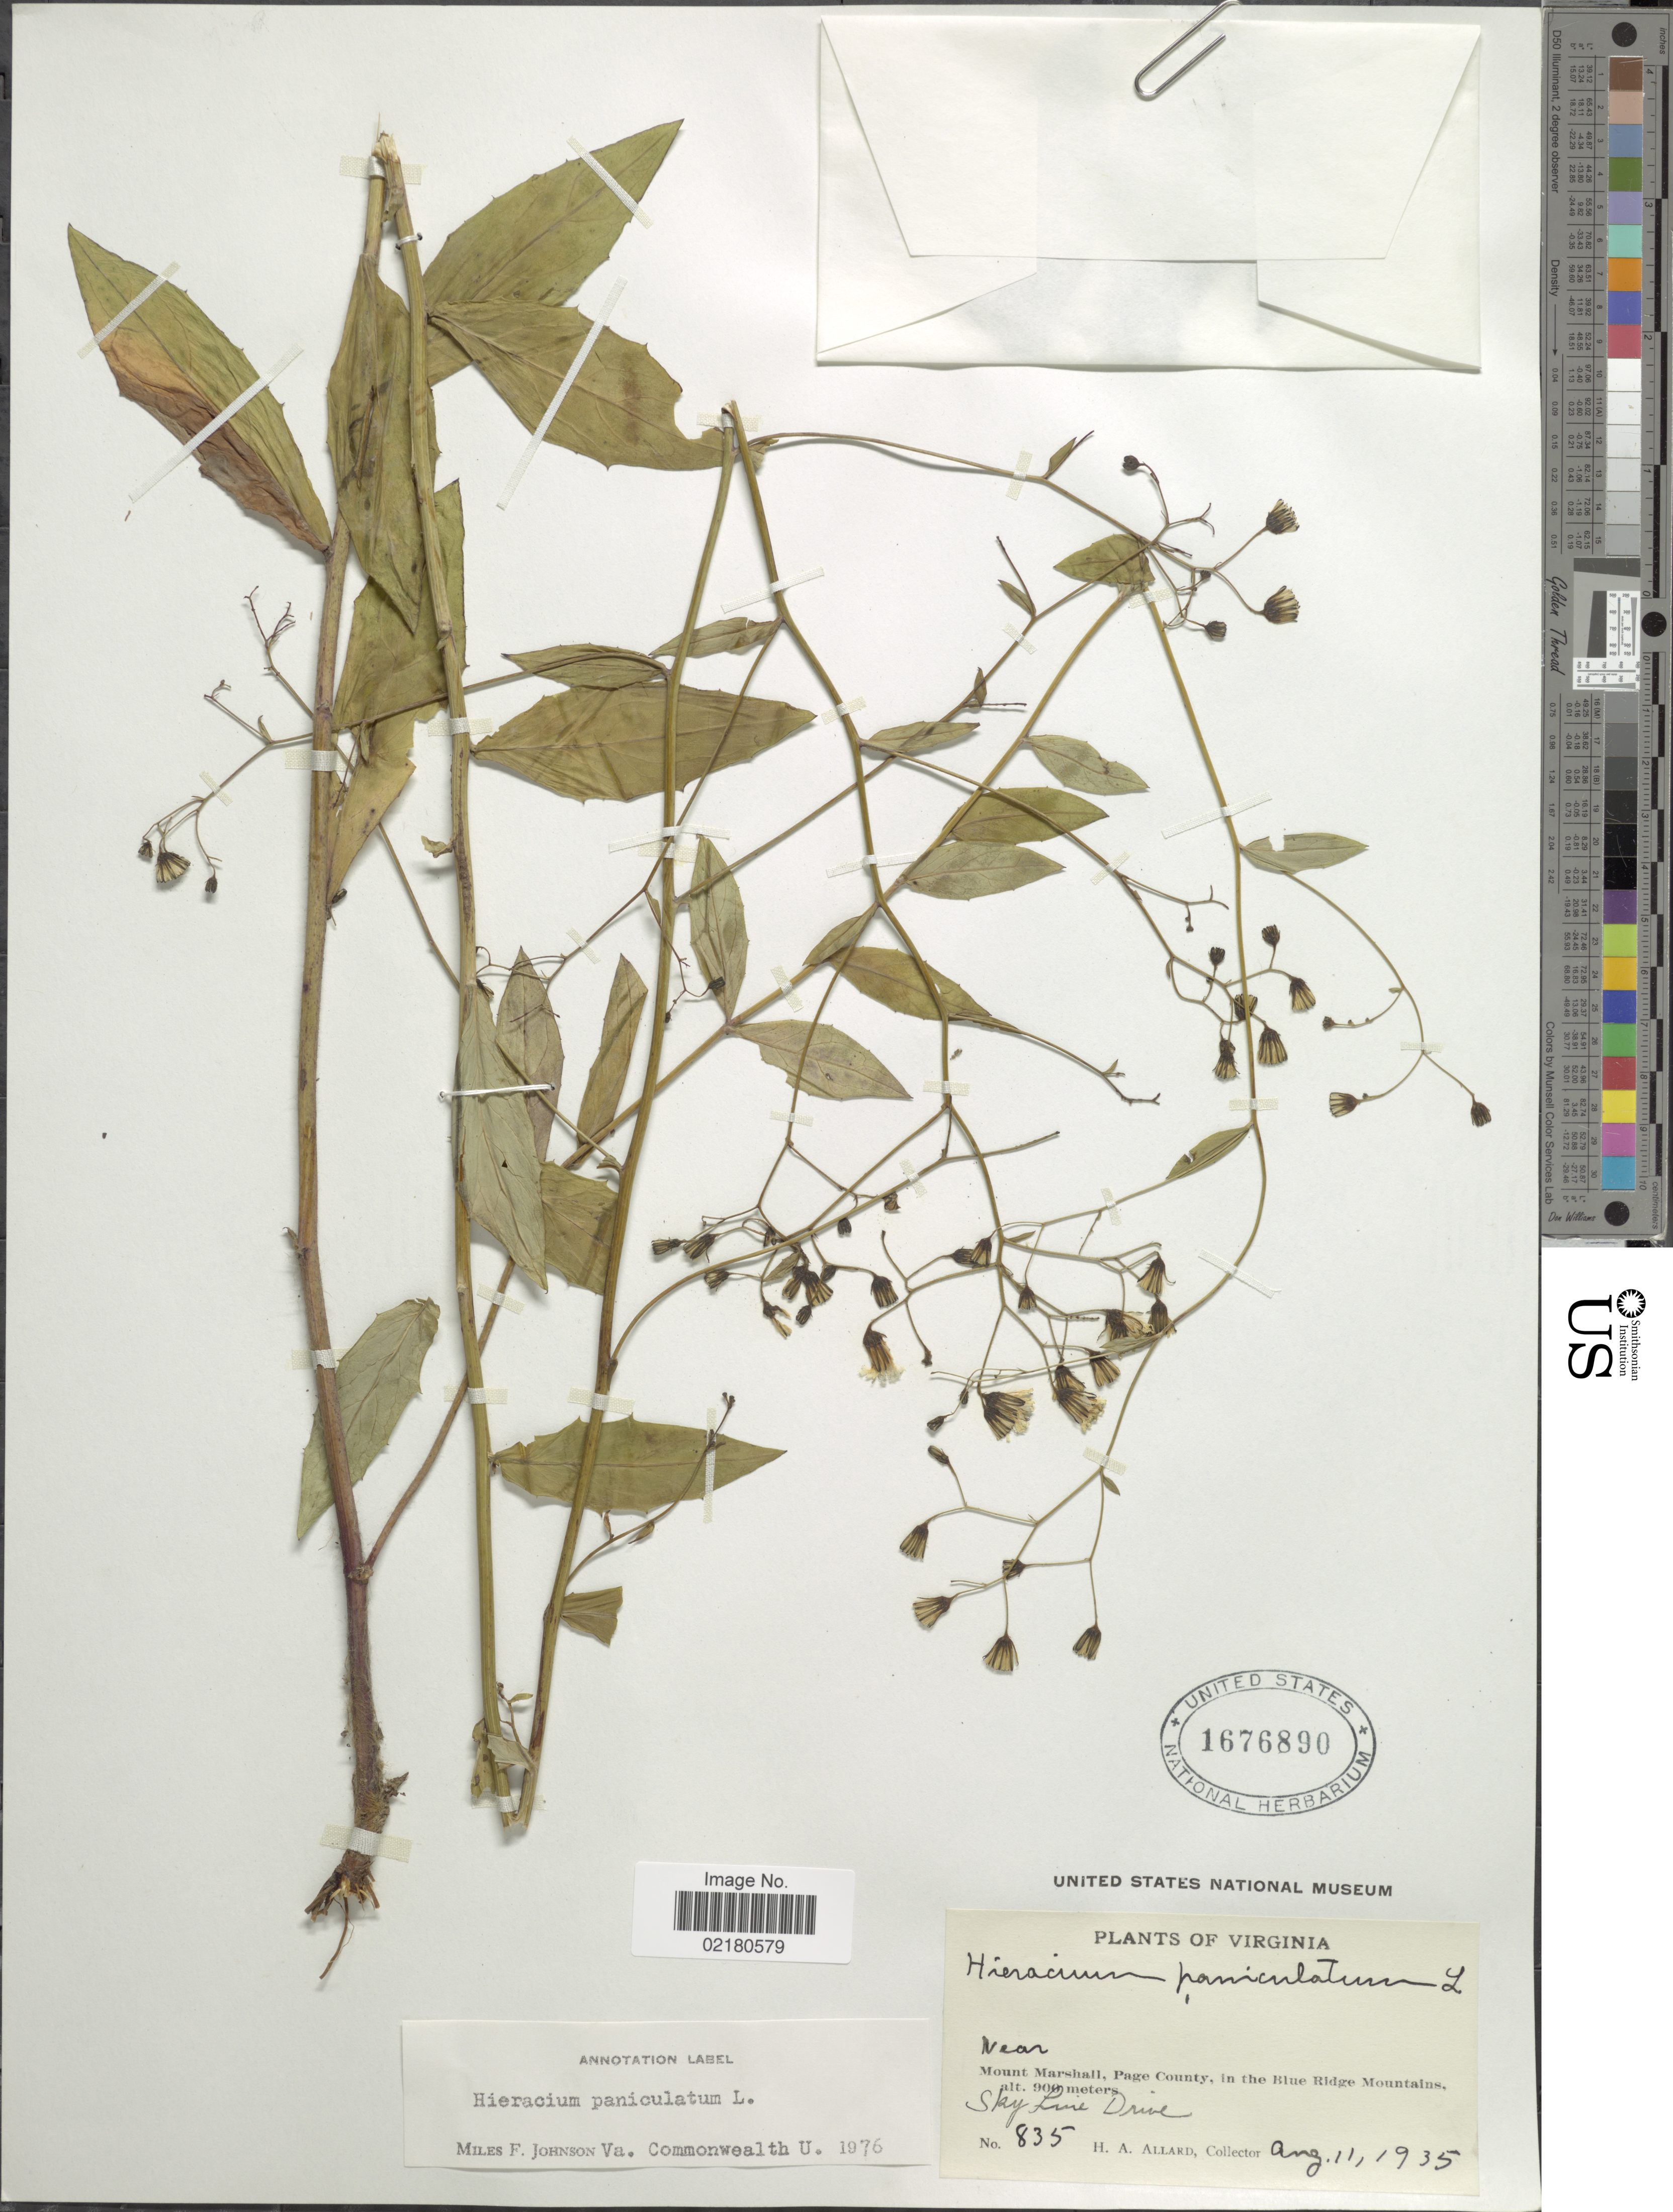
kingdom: Plantae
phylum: Tracheophyta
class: Magnoliopsida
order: Asterales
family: Asteraceae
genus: Hieracium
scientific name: Hieracium paniculatum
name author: L.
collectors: H. A. Allard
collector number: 835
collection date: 1935-08-11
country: United States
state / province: Virginia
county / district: Page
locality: Mount Marshall, in the Blue Ridge mountains. Sky line Drive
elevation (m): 900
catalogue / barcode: US 1676890